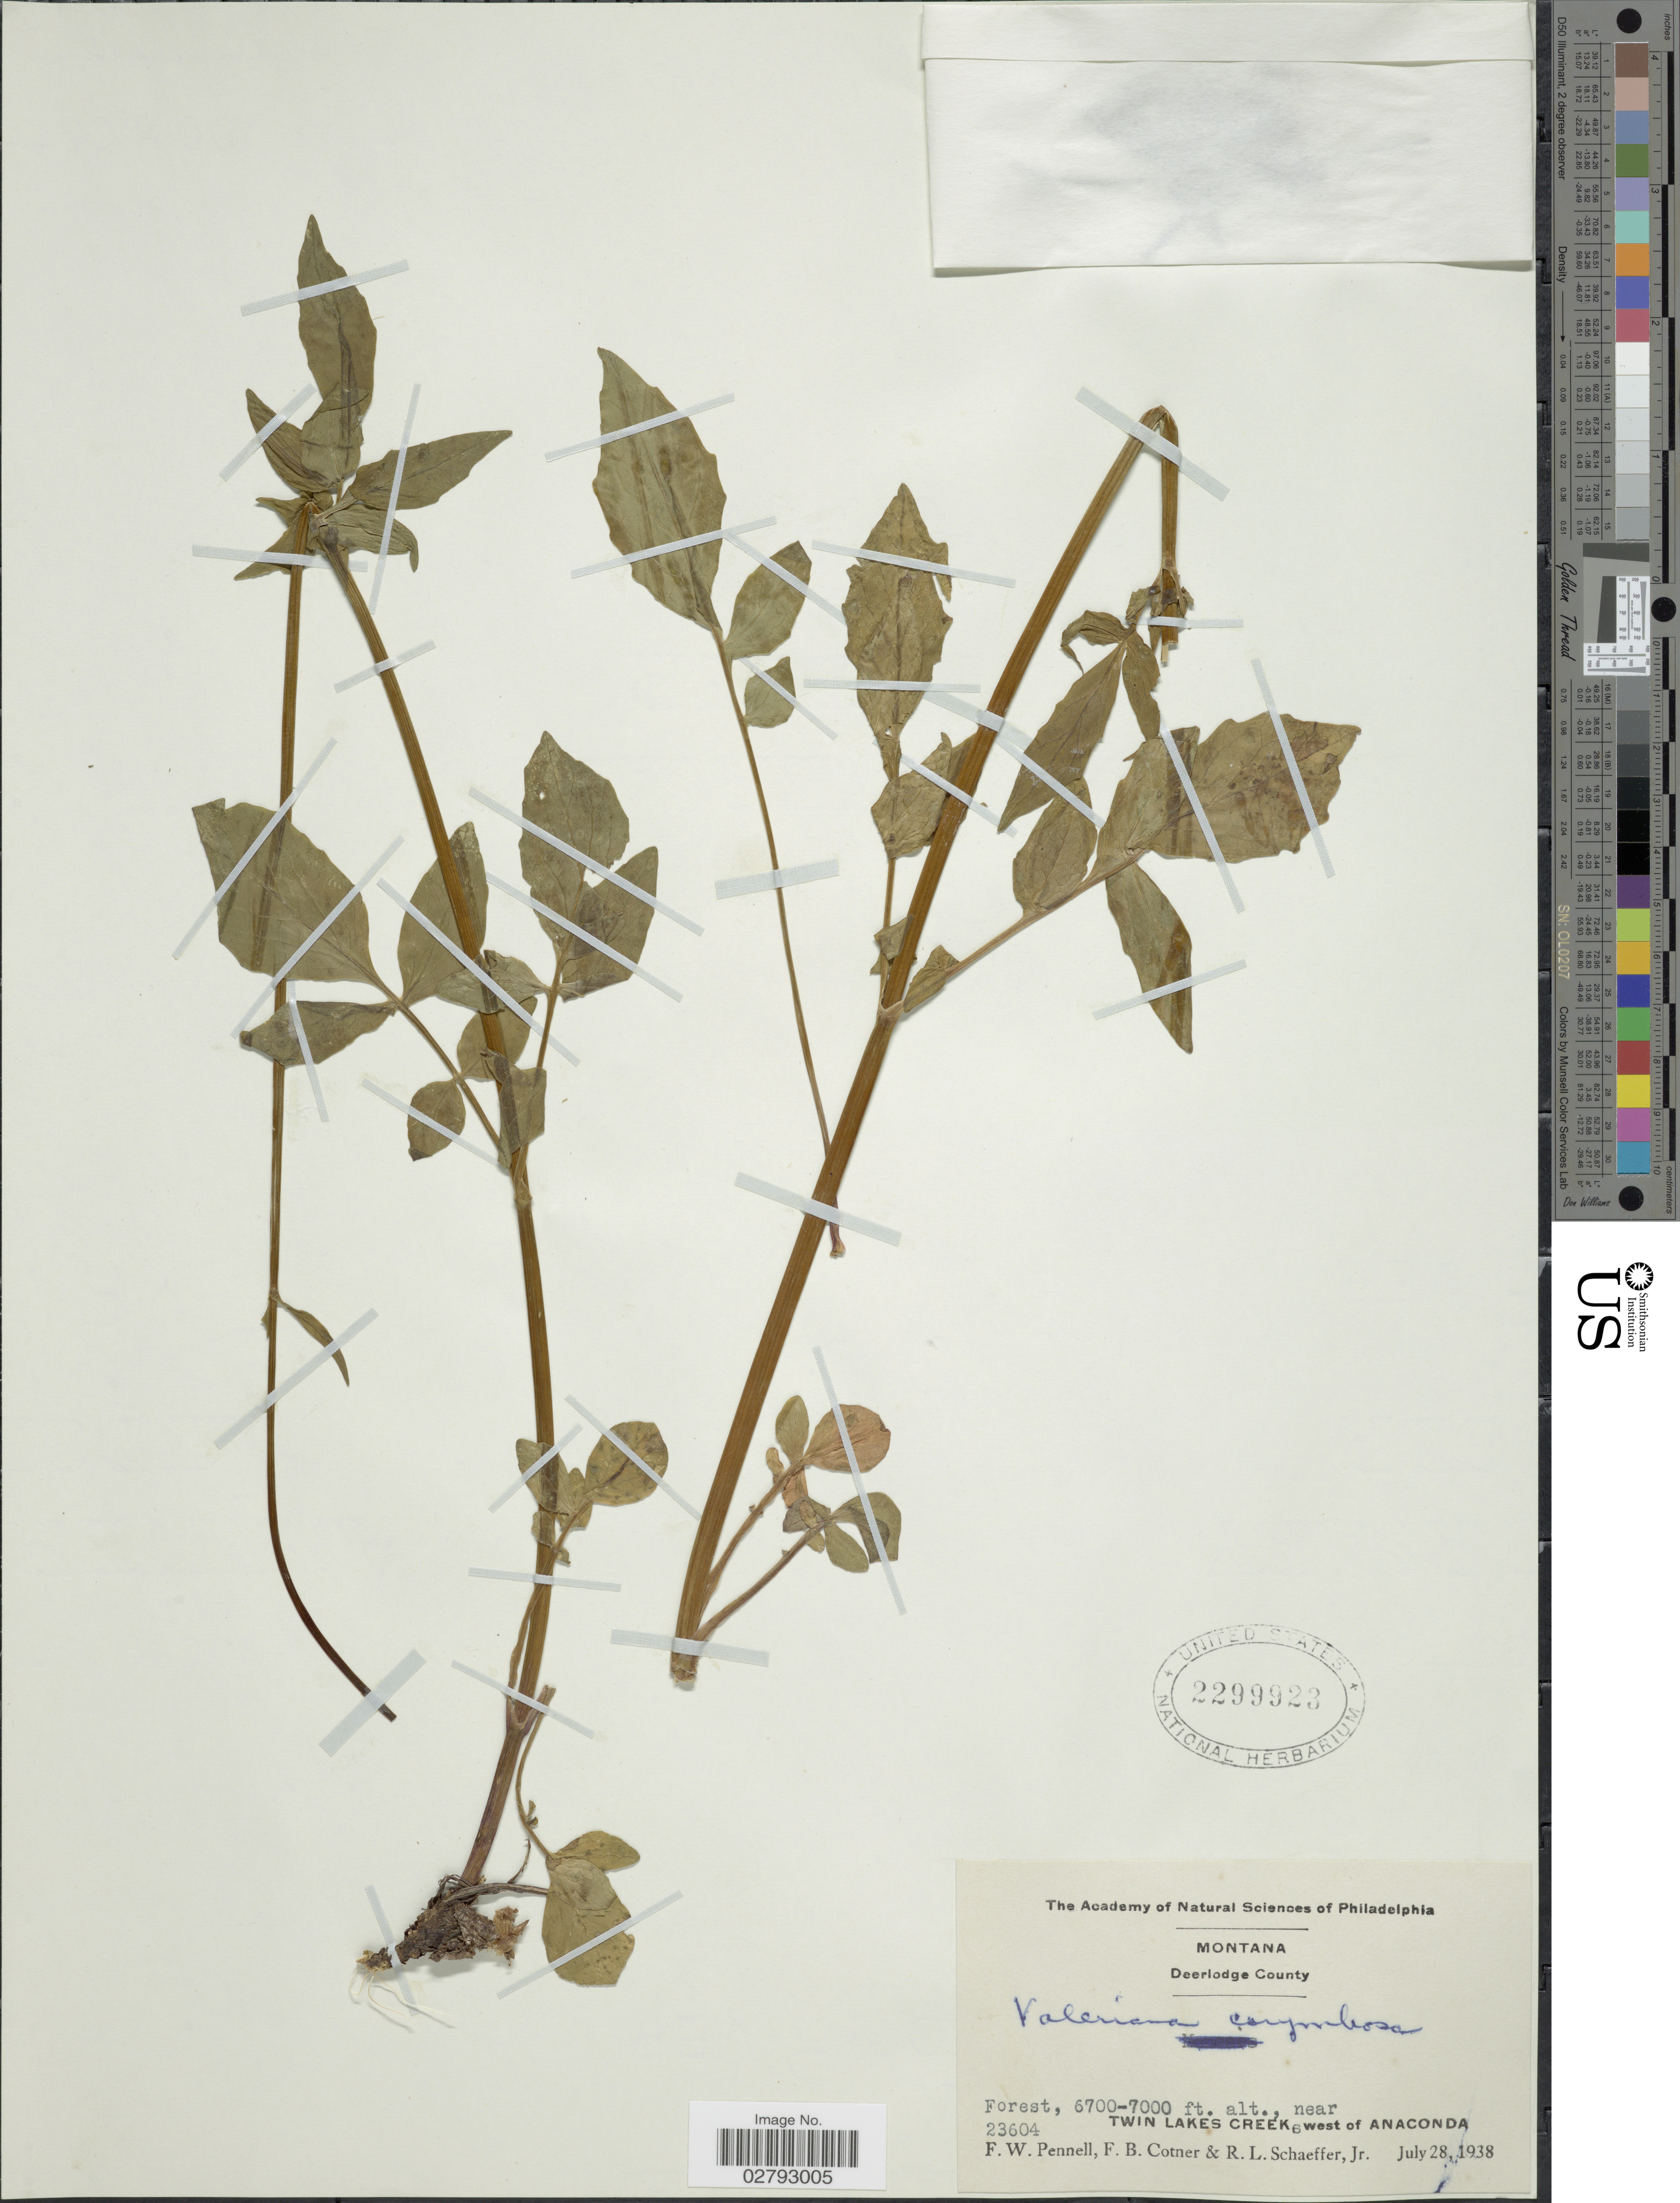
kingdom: Plantae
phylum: Tracheophyta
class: Magnoliopsida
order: Dipsacales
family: Caprifoliaceae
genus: Valeriana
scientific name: Valeriana corymbosa ined.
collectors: F. W. Pennell, F. Cotner & R. L. Schaeffer Jr.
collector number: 23604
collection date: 1938-07-28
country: United States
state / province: Montana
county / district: Deer Lodge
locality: Near Twin Lakes Creek, W of Anaconda.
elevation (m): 2042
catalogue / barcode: US 2299923